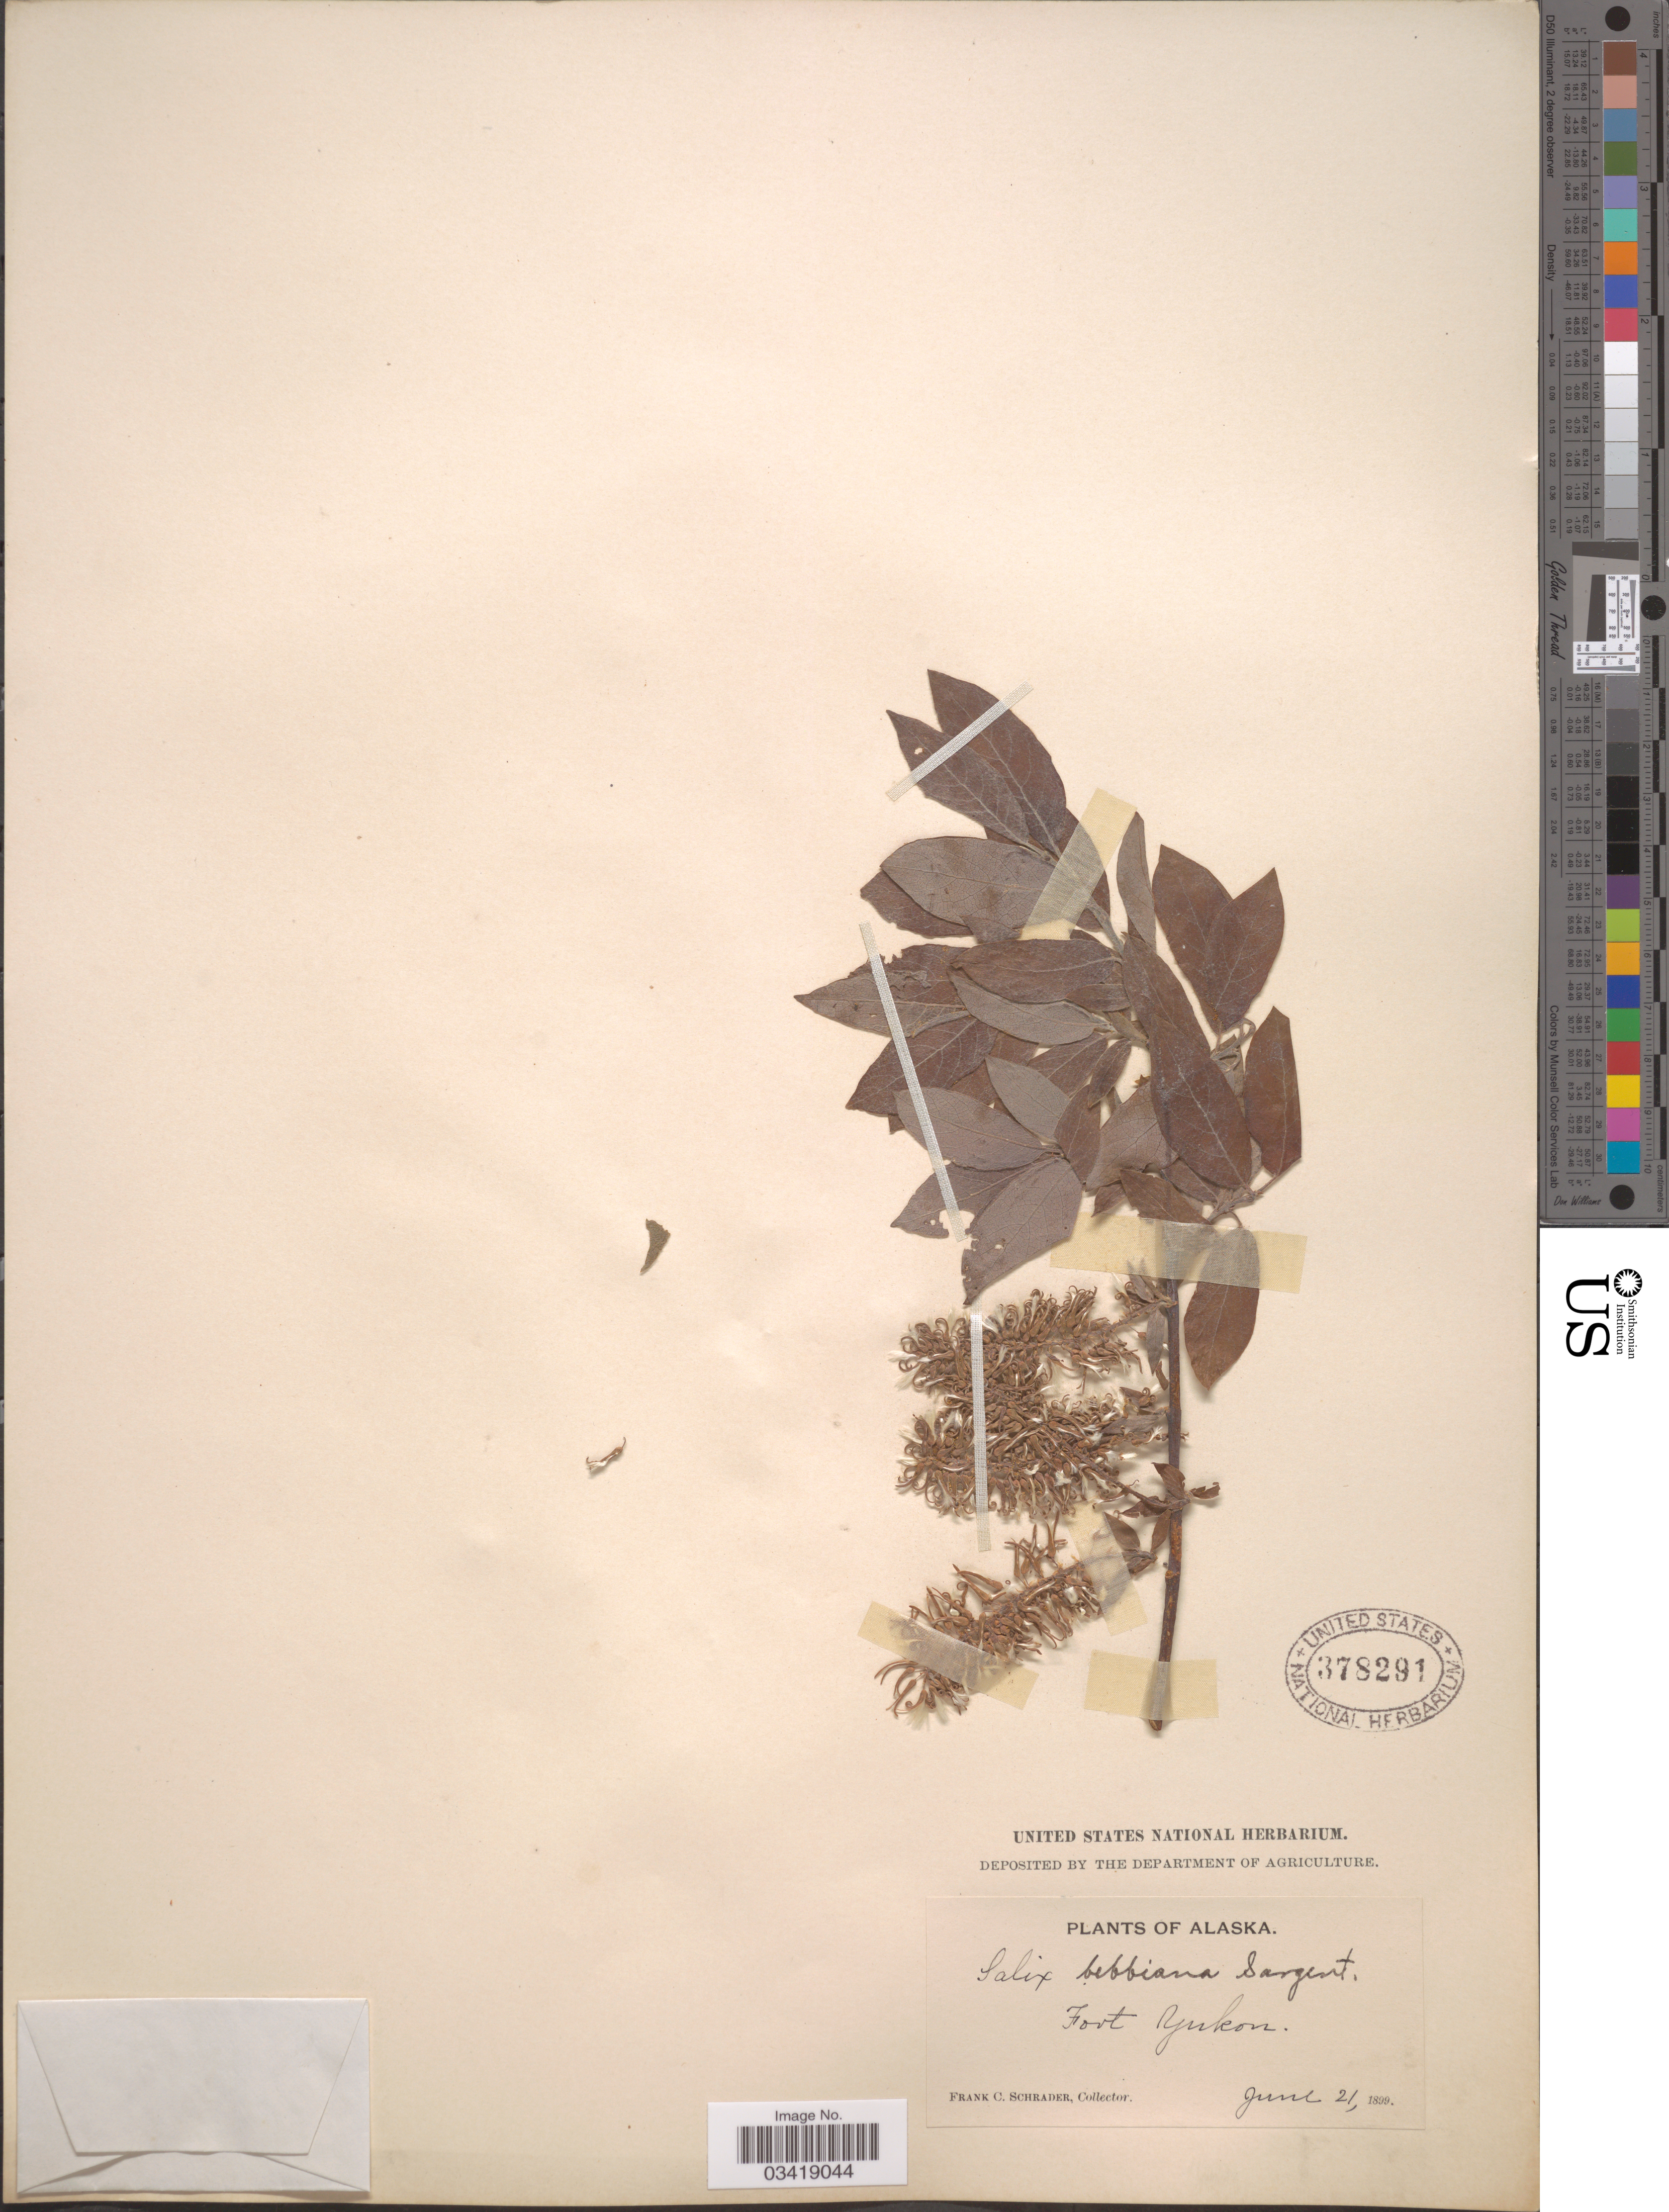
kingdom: Plantae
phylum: Tracheophyta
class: Magnoliopsida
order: Malpighiales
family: Salicaceae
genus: Salix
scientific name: Salix bebbiana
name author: Sarg.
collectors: F. C. Schrader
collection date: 1899-06-21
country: United States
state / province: Alaska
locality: Fort Yukon.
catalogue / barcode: US 378291